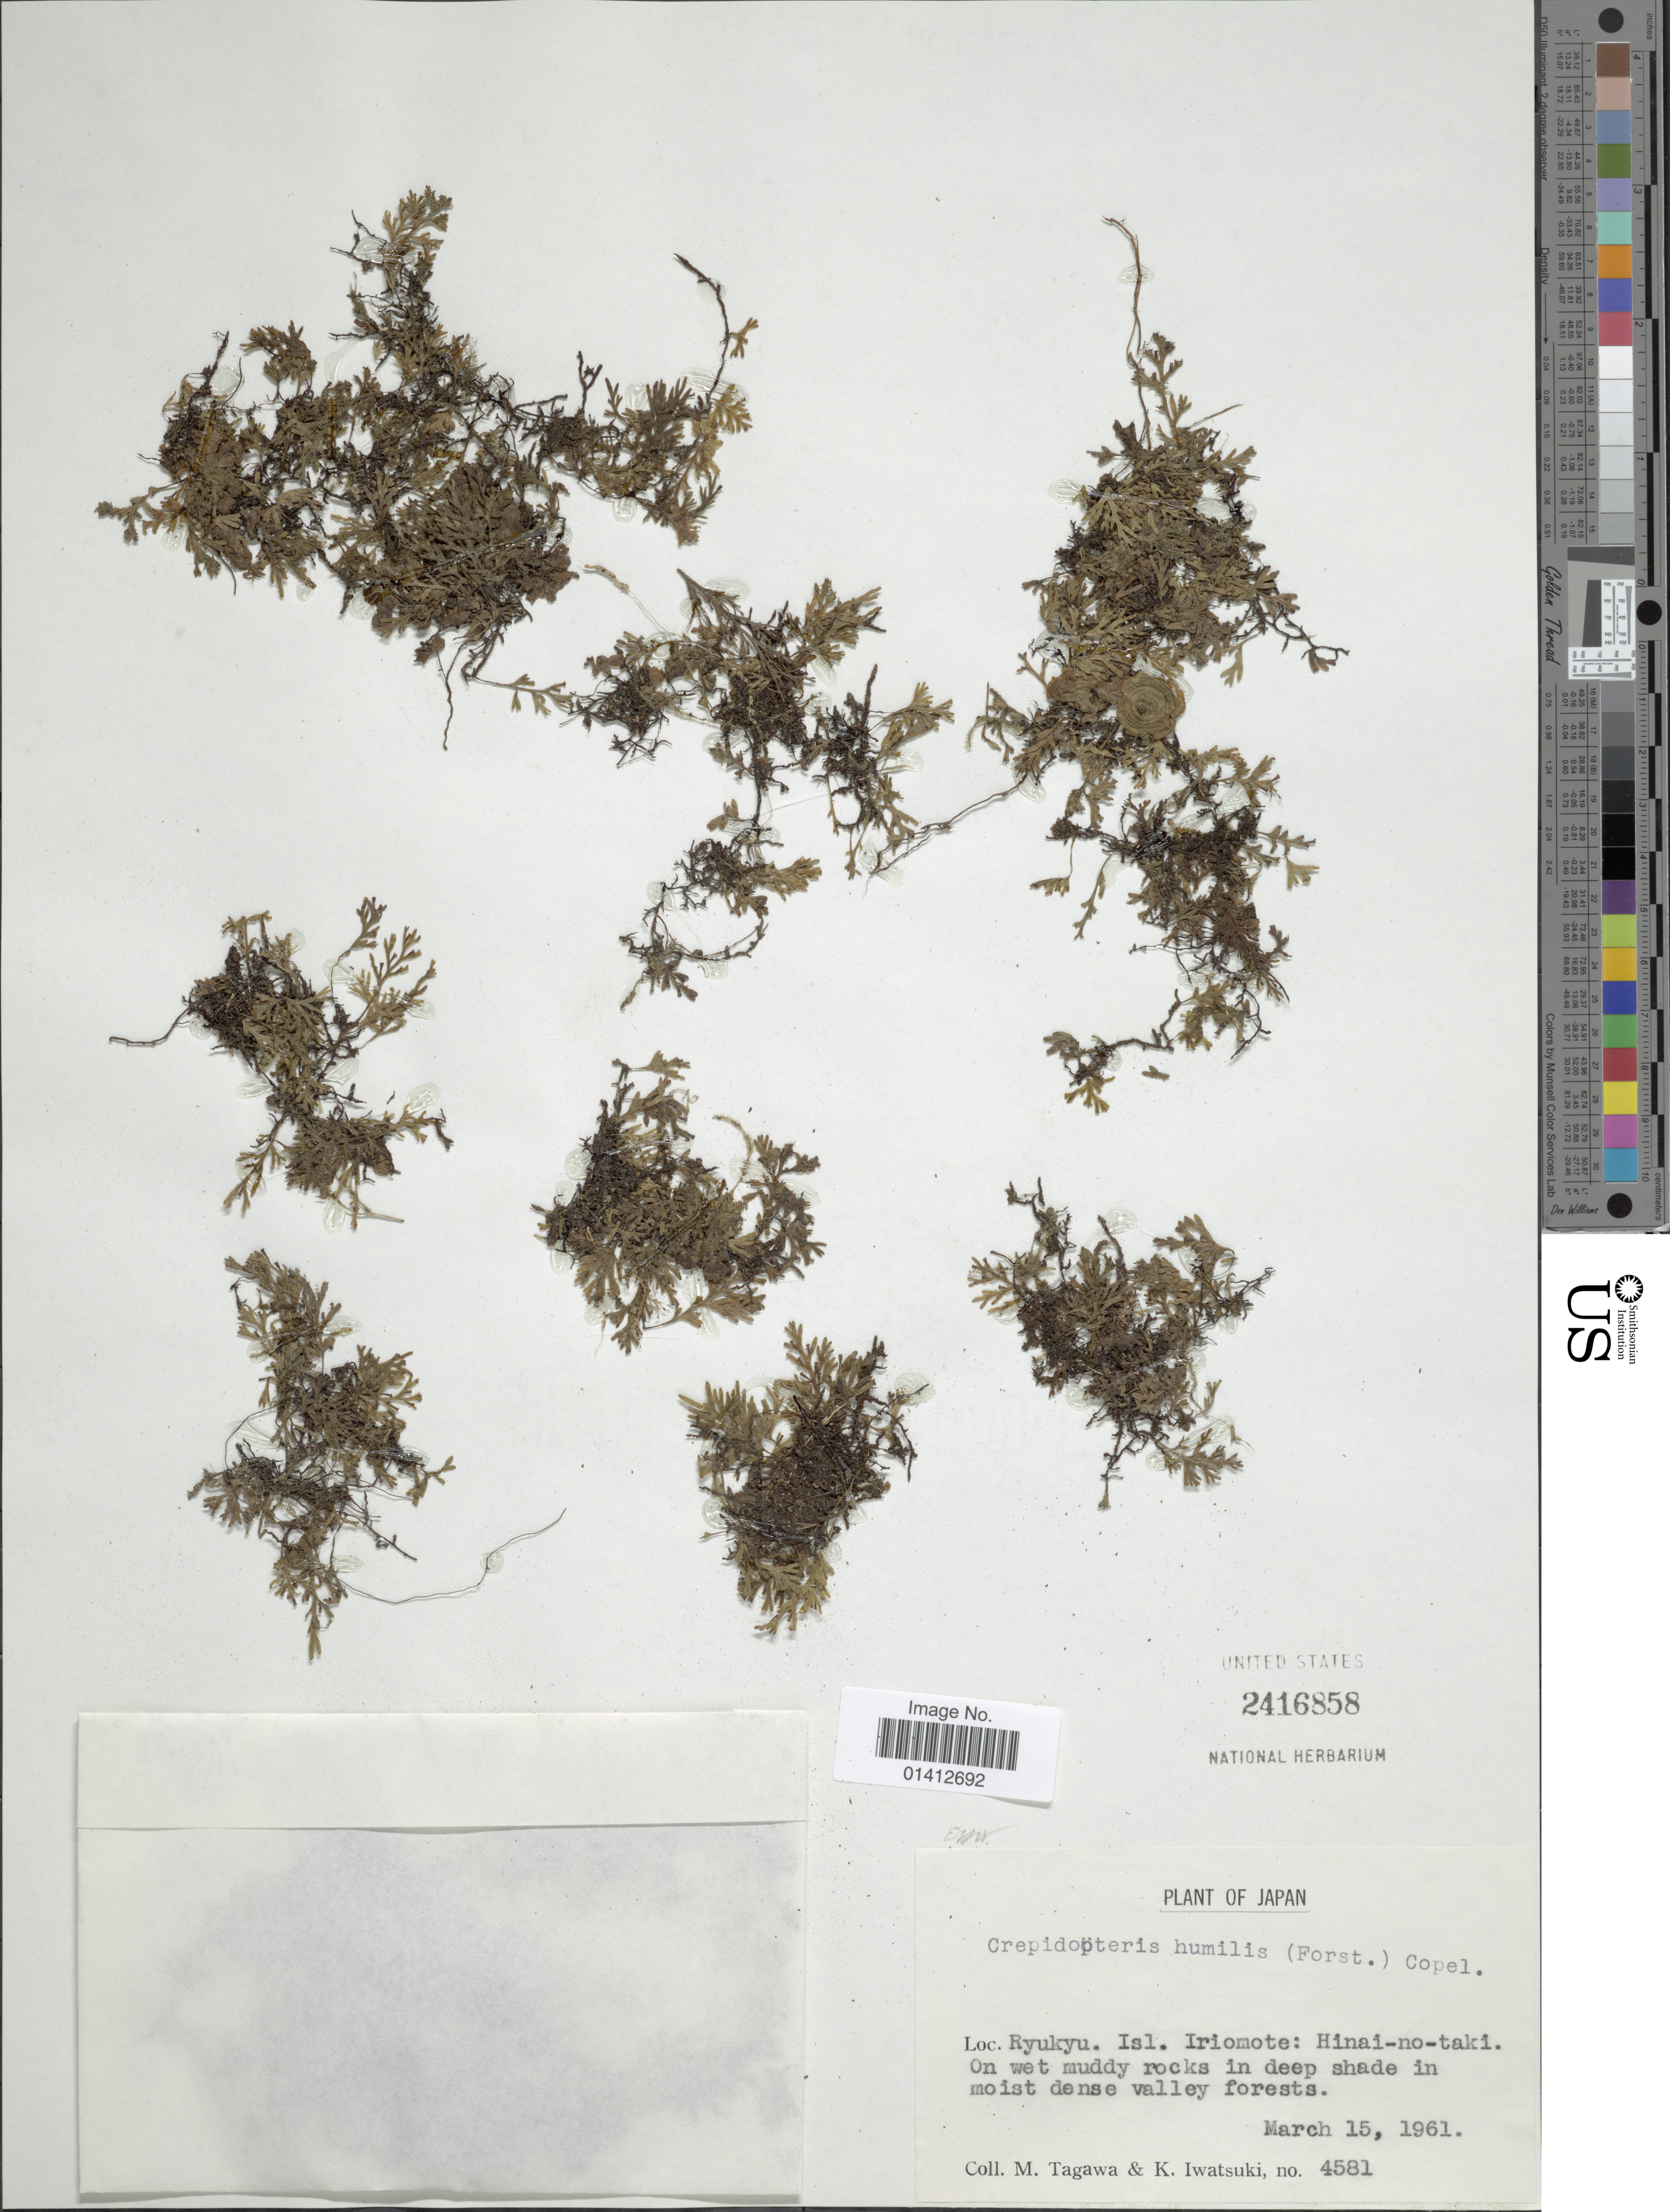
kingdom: Plantae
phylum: Tracheophyta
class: Polypodiopsida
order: Hymenophyllales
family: Hymenophyllaceae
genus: Crepidomanes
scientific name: Crepidomanes humilis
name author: (G. Forst.) Bosch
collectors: M. Tagawa & K. Iwatsuki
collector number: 4581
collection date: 1961-03-15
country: Japan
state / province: Okinawa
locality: Ryukyu Isl Iriomote: Hinai-no-taki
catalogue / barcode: US 2416858